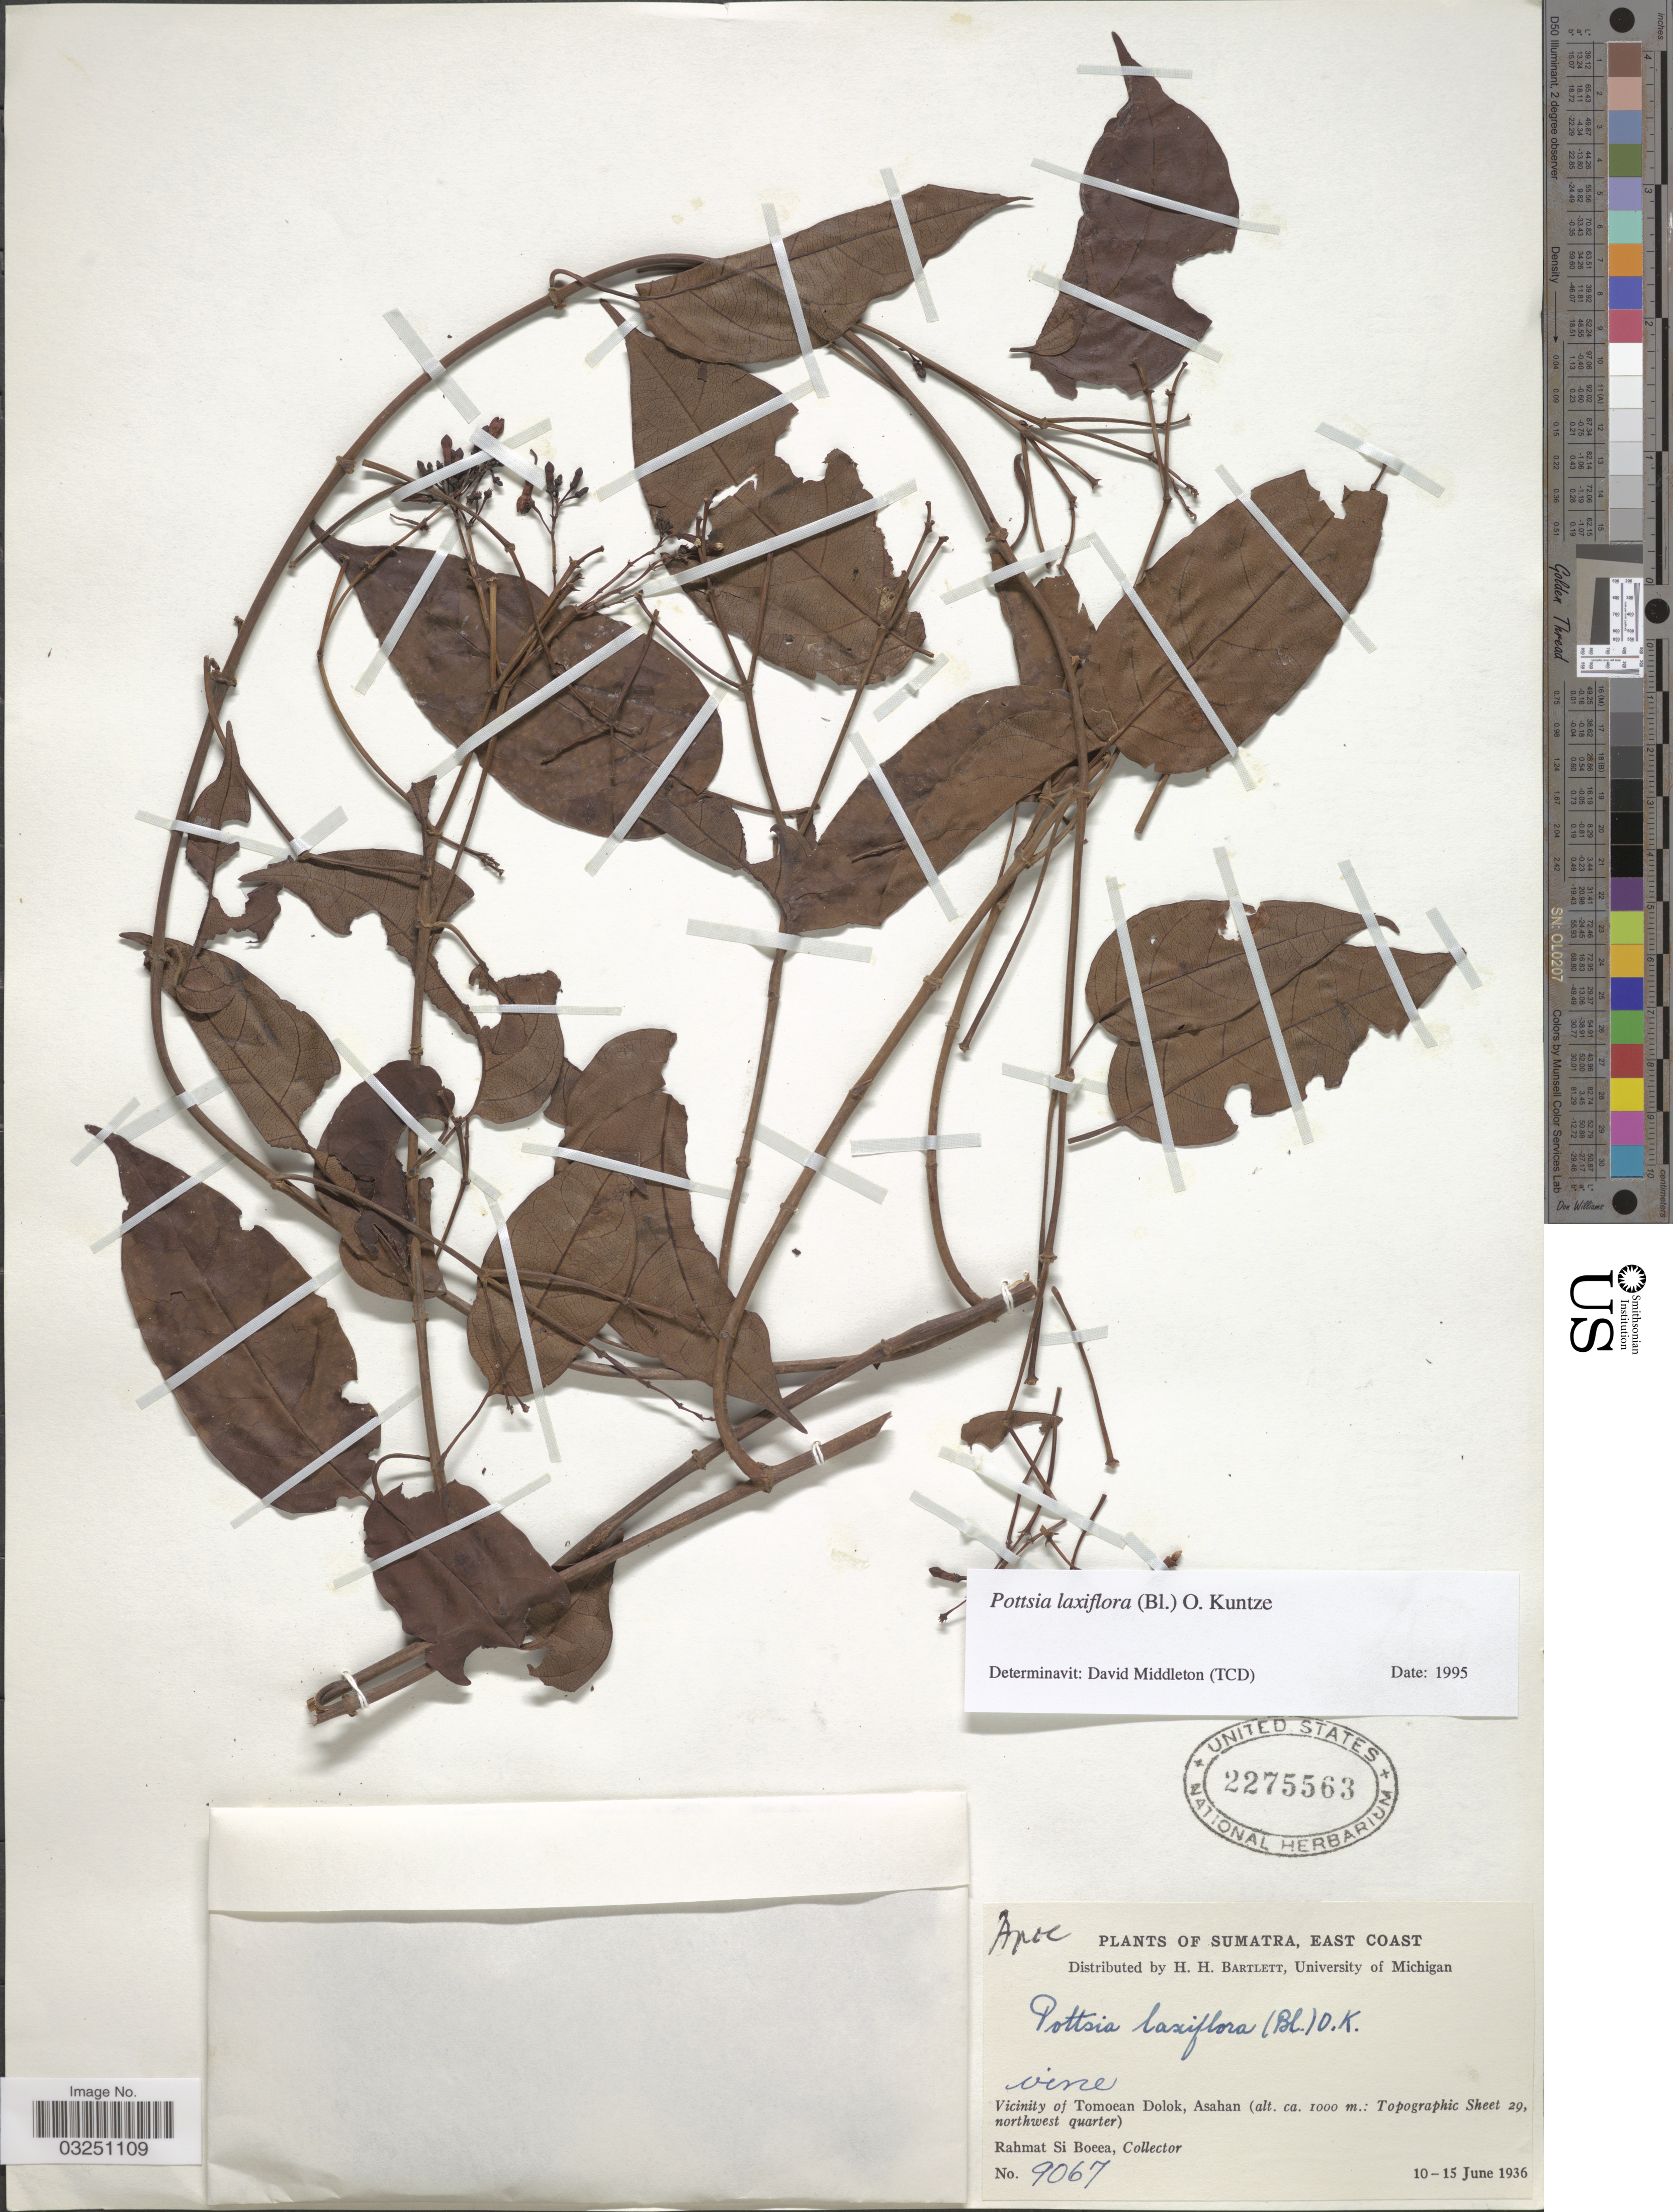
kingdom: Plantae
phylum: Tracheophyta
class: Magnoliopsida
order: Gentianales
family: Apocynaceae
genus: Pottsia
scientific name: Pottsia laxiflora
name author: (Blume) Kuntze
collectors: Rahmat Si Boeea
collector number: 9067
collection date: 1936-06-10/1936-06-15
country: Indonesia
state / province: Sumatra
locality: East Coast, Vicinity of Tomoean Dolok, Asahan (Topographic Sheet 29, northwest quarter).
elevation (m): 1000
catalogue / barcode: US 2275563